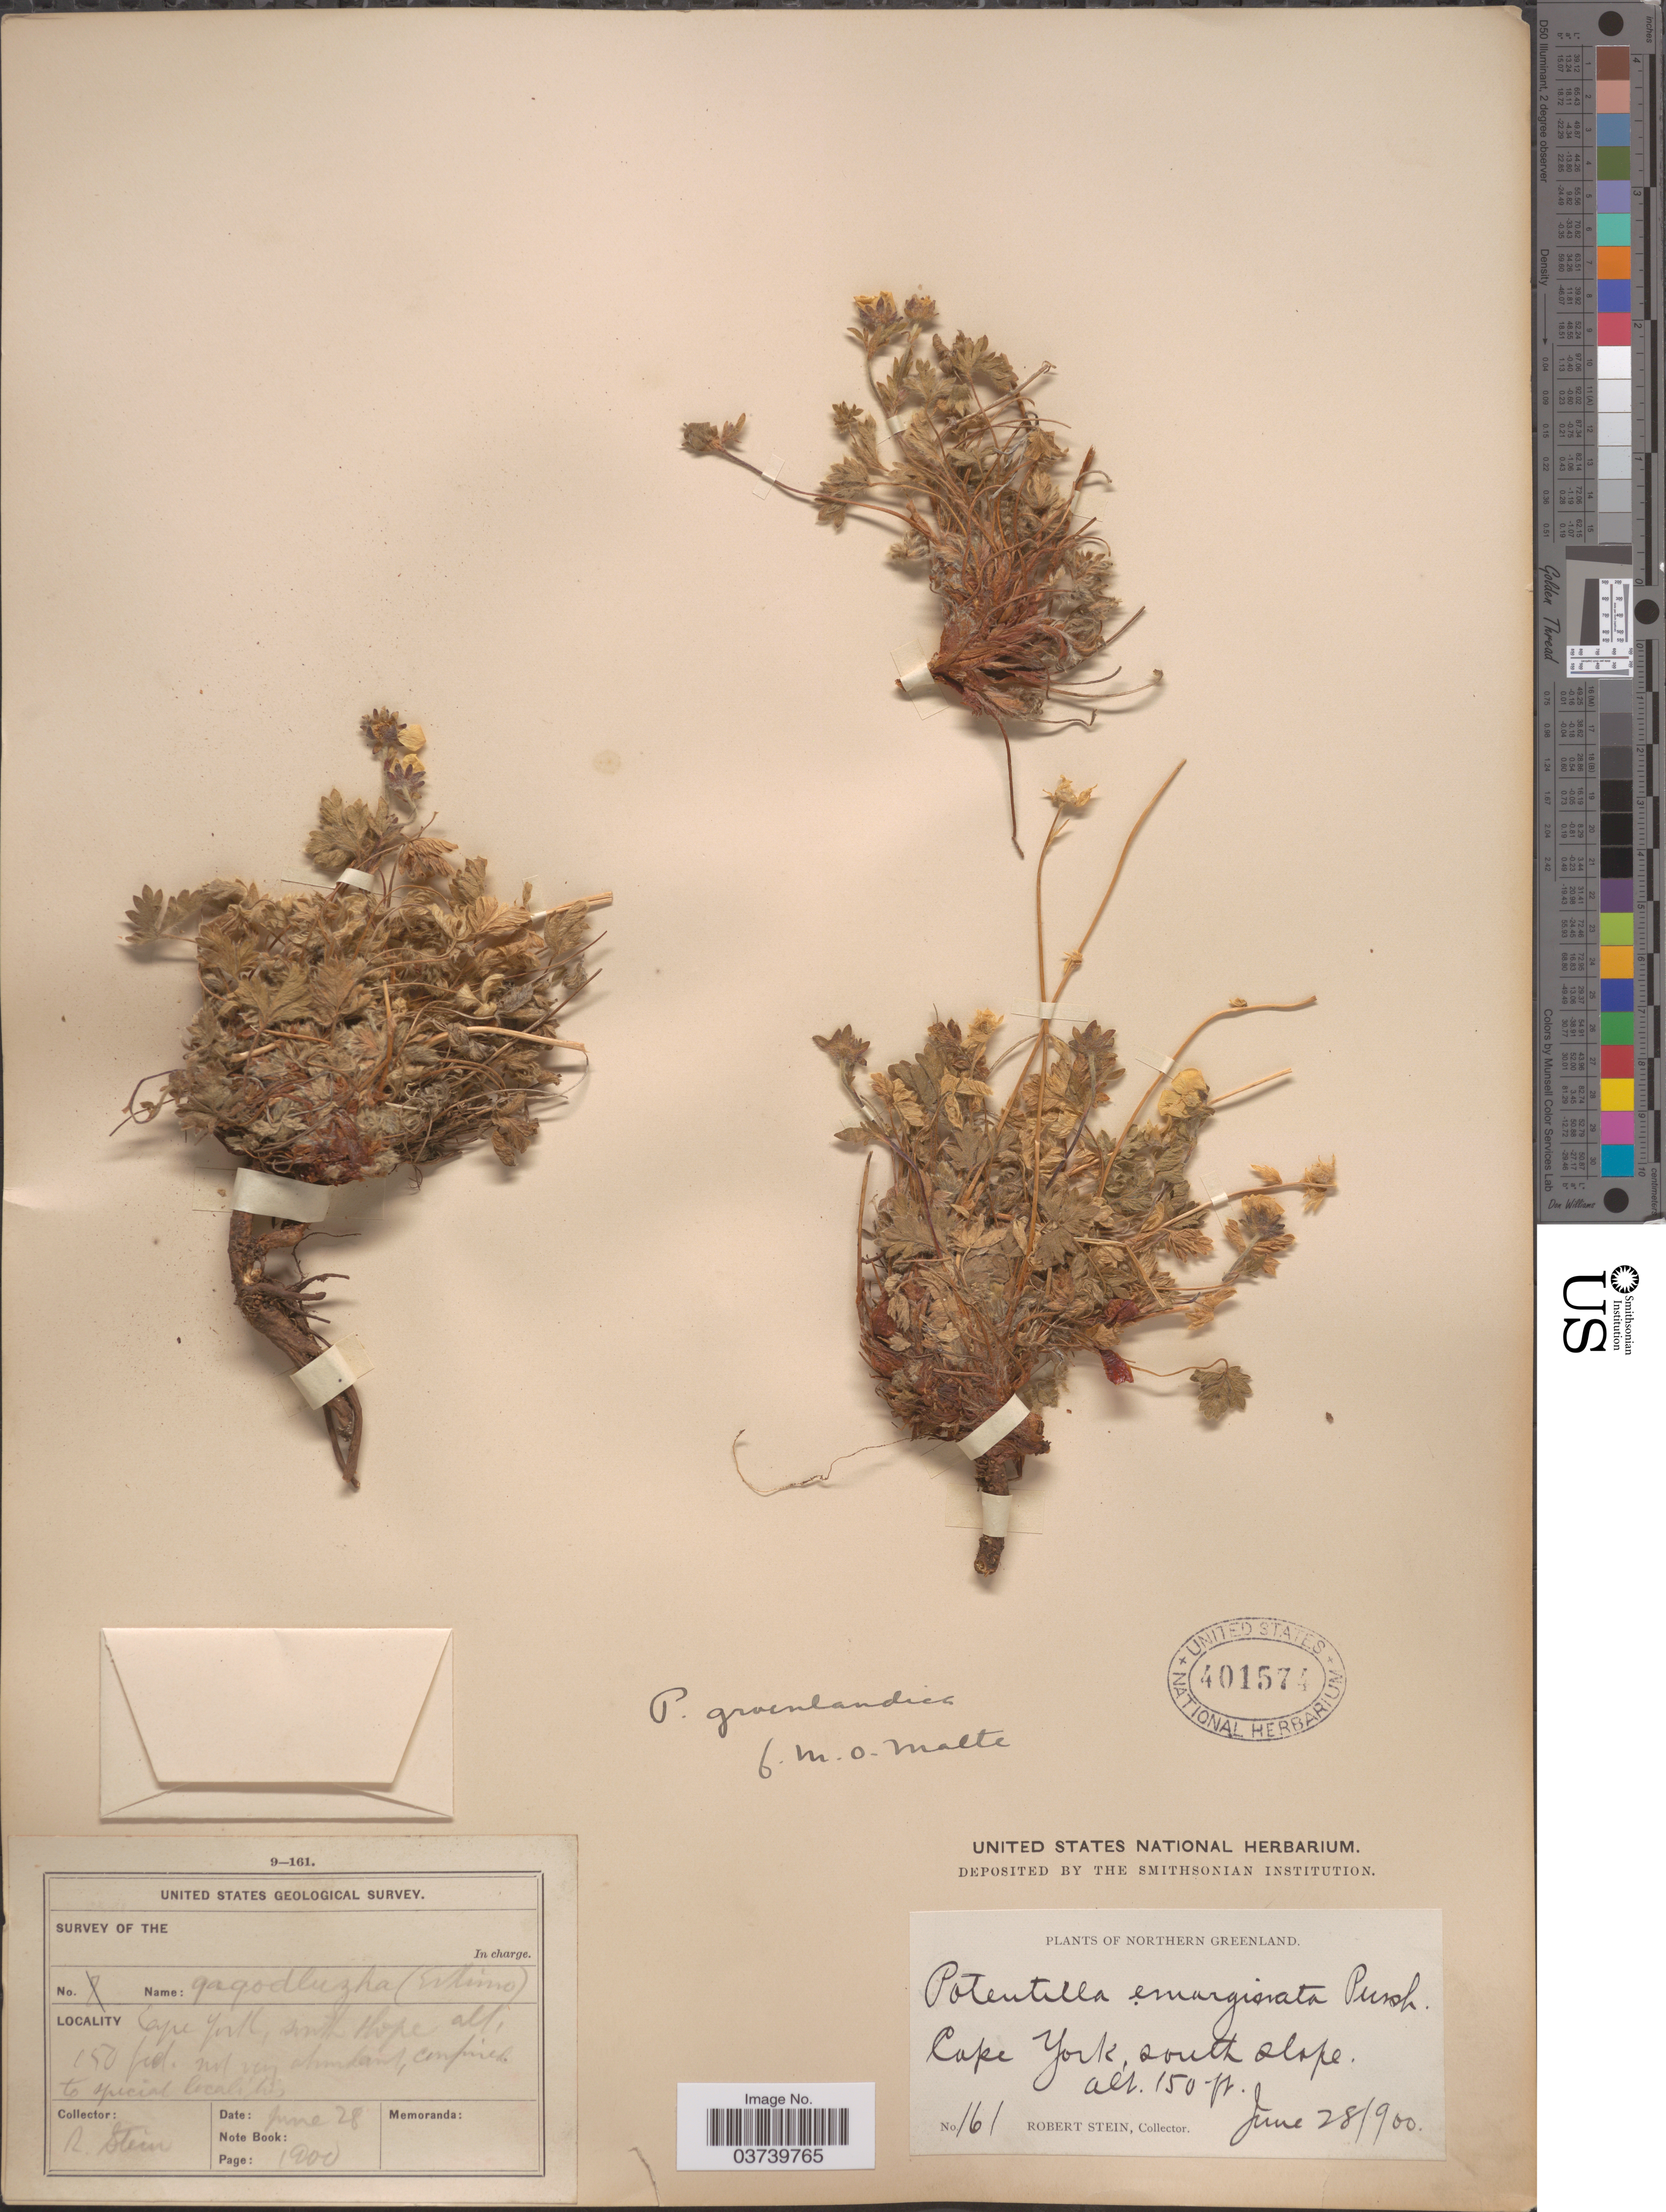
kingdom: Plantae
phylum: Tracheophyta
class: Magnoliopsida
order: Rosales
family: Rosaceae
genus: Potentilla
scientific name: Potentilla groenlandica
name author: R. Br.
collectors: R. Stein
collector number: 161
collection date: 1900-06-28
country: Greenland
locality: Northern Greenland. Cape York, south slope.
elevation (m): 46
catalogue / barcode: US 401574